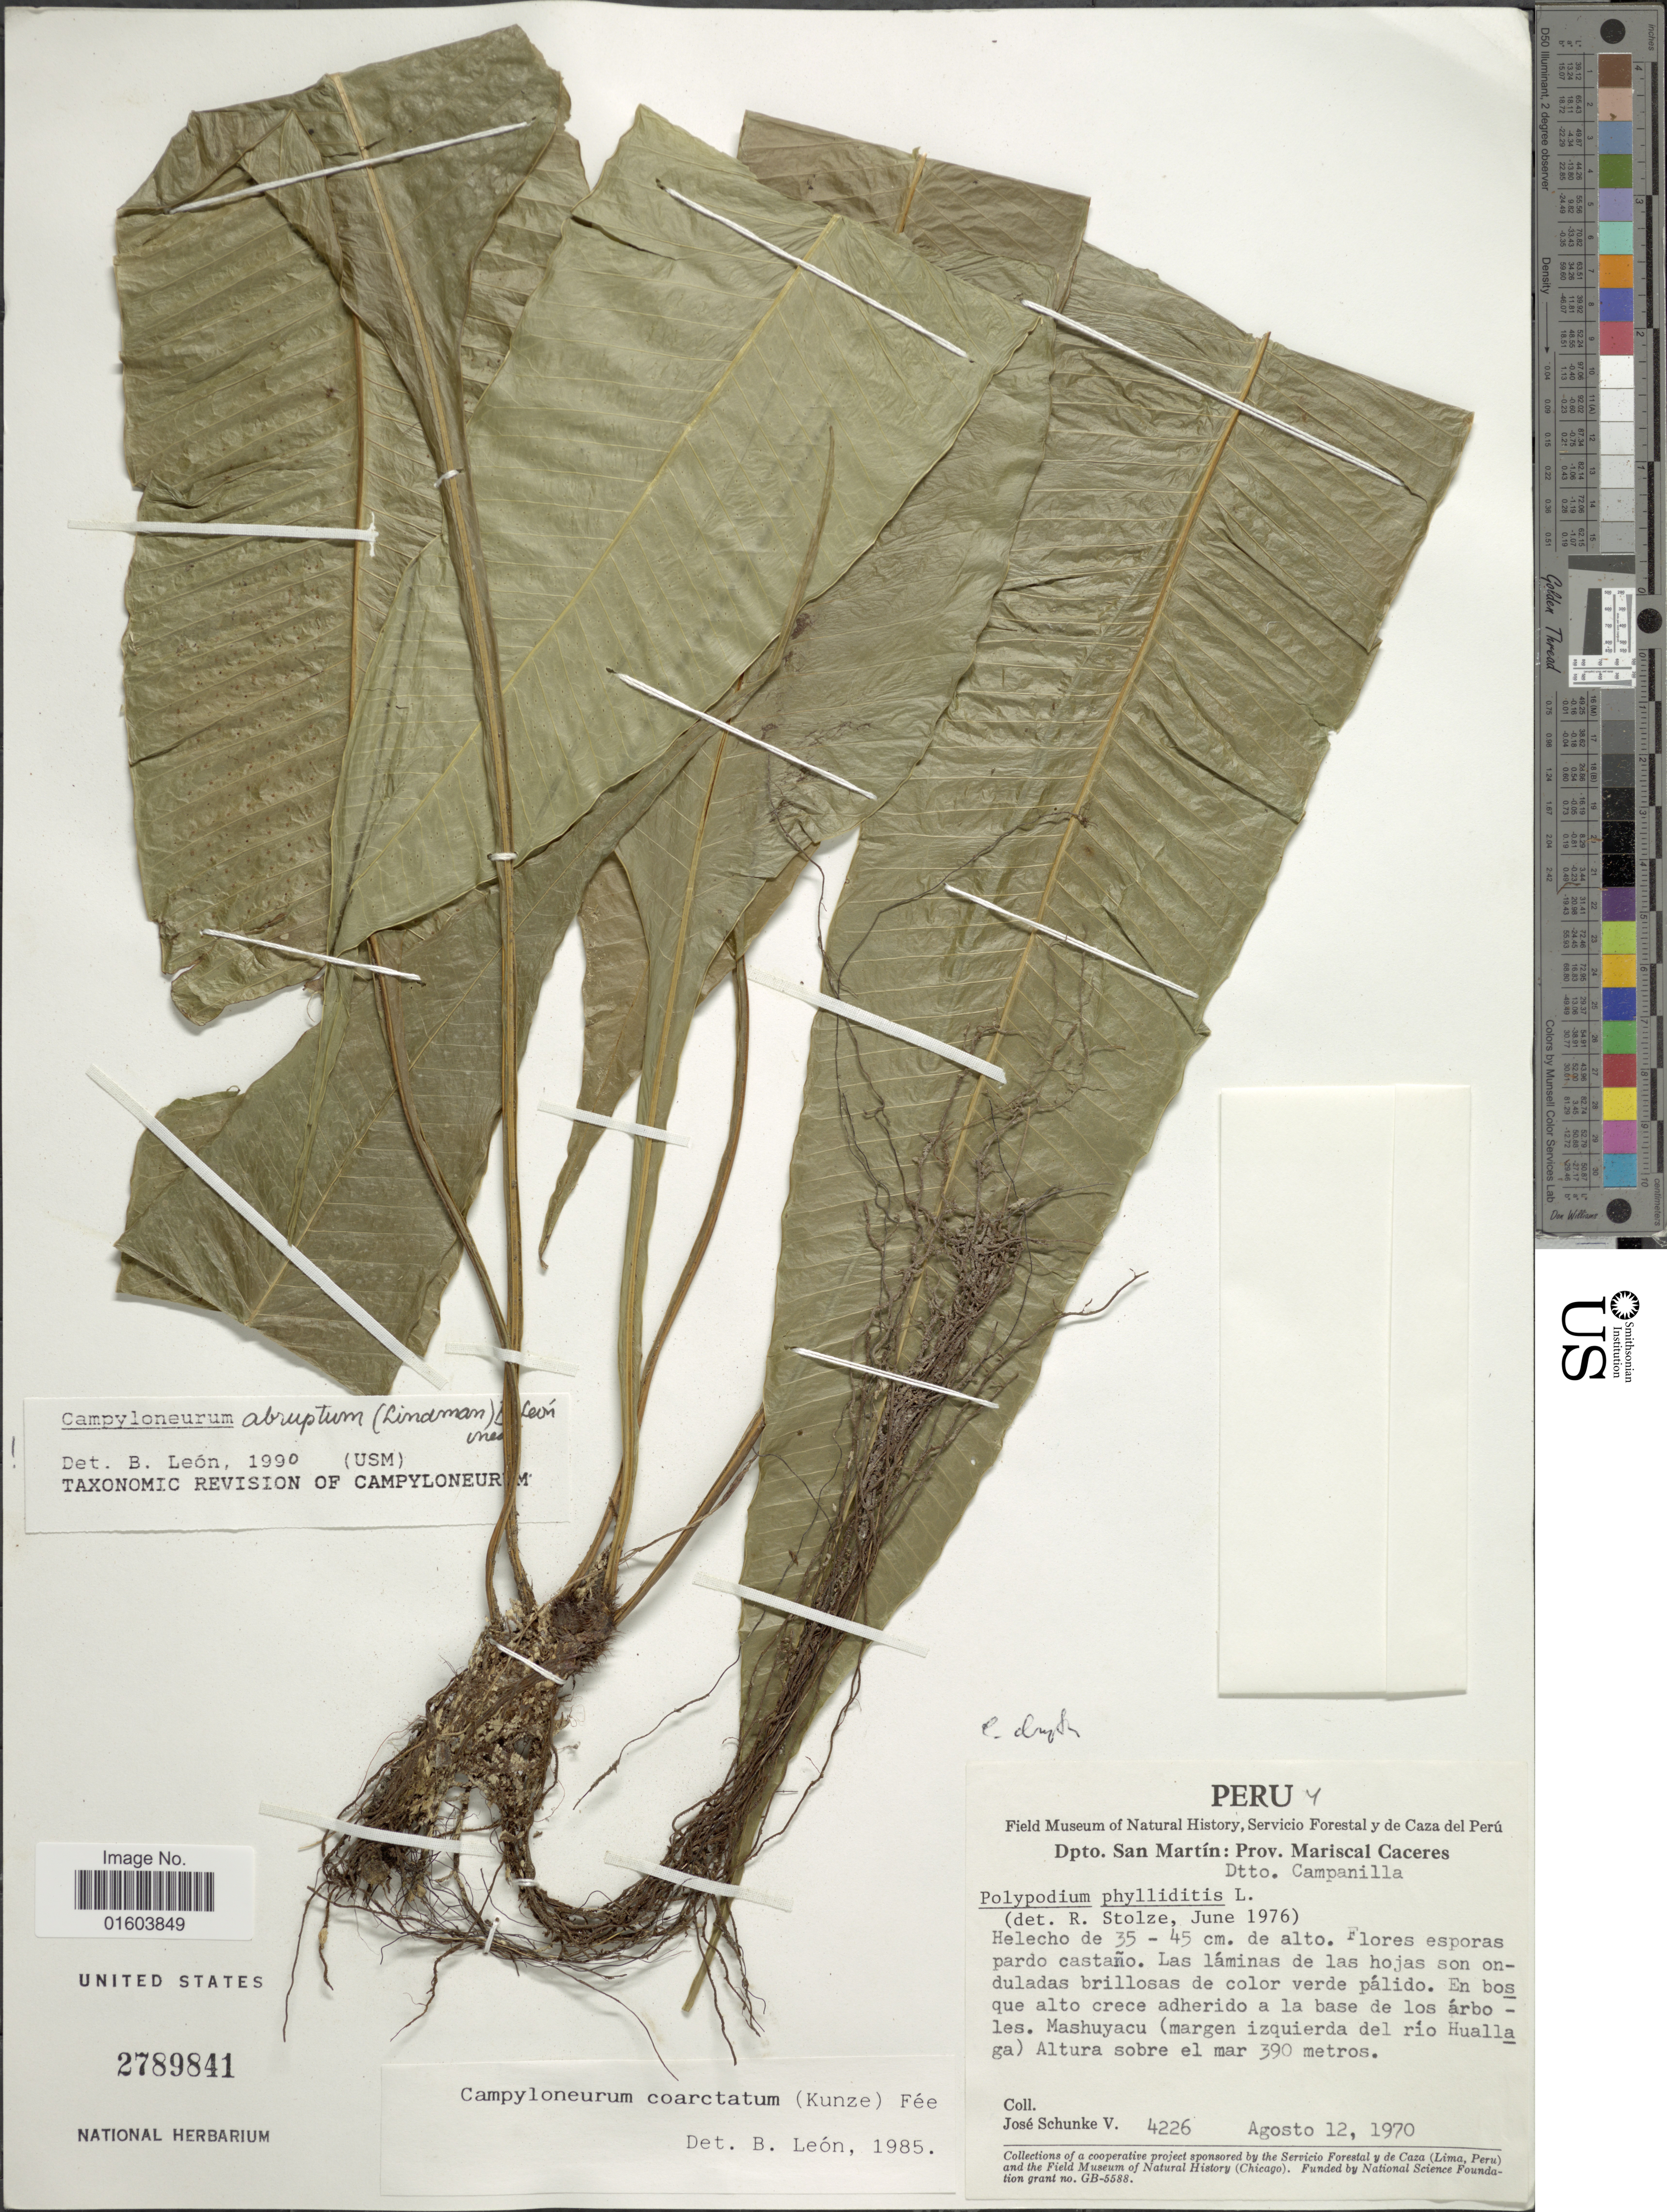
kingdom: Plantae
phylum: Tracheophyta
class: Polypodiopsida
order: Polypodiales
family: Polypodiaceae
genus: Campyloneurum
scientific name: Campyloneurum abruptum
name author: (Lindm.) B. León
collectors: J. Schunke Vigo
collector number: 4226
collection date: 1970-08-12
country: Peru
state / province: San Martín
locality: Peru, Dpto. San Martin: Prov. Marsical Caceres, Dtto. Campanilla. Mashuyacu (margen izquierda del rio Huallaga).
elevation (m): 390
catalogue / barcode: US 2789841